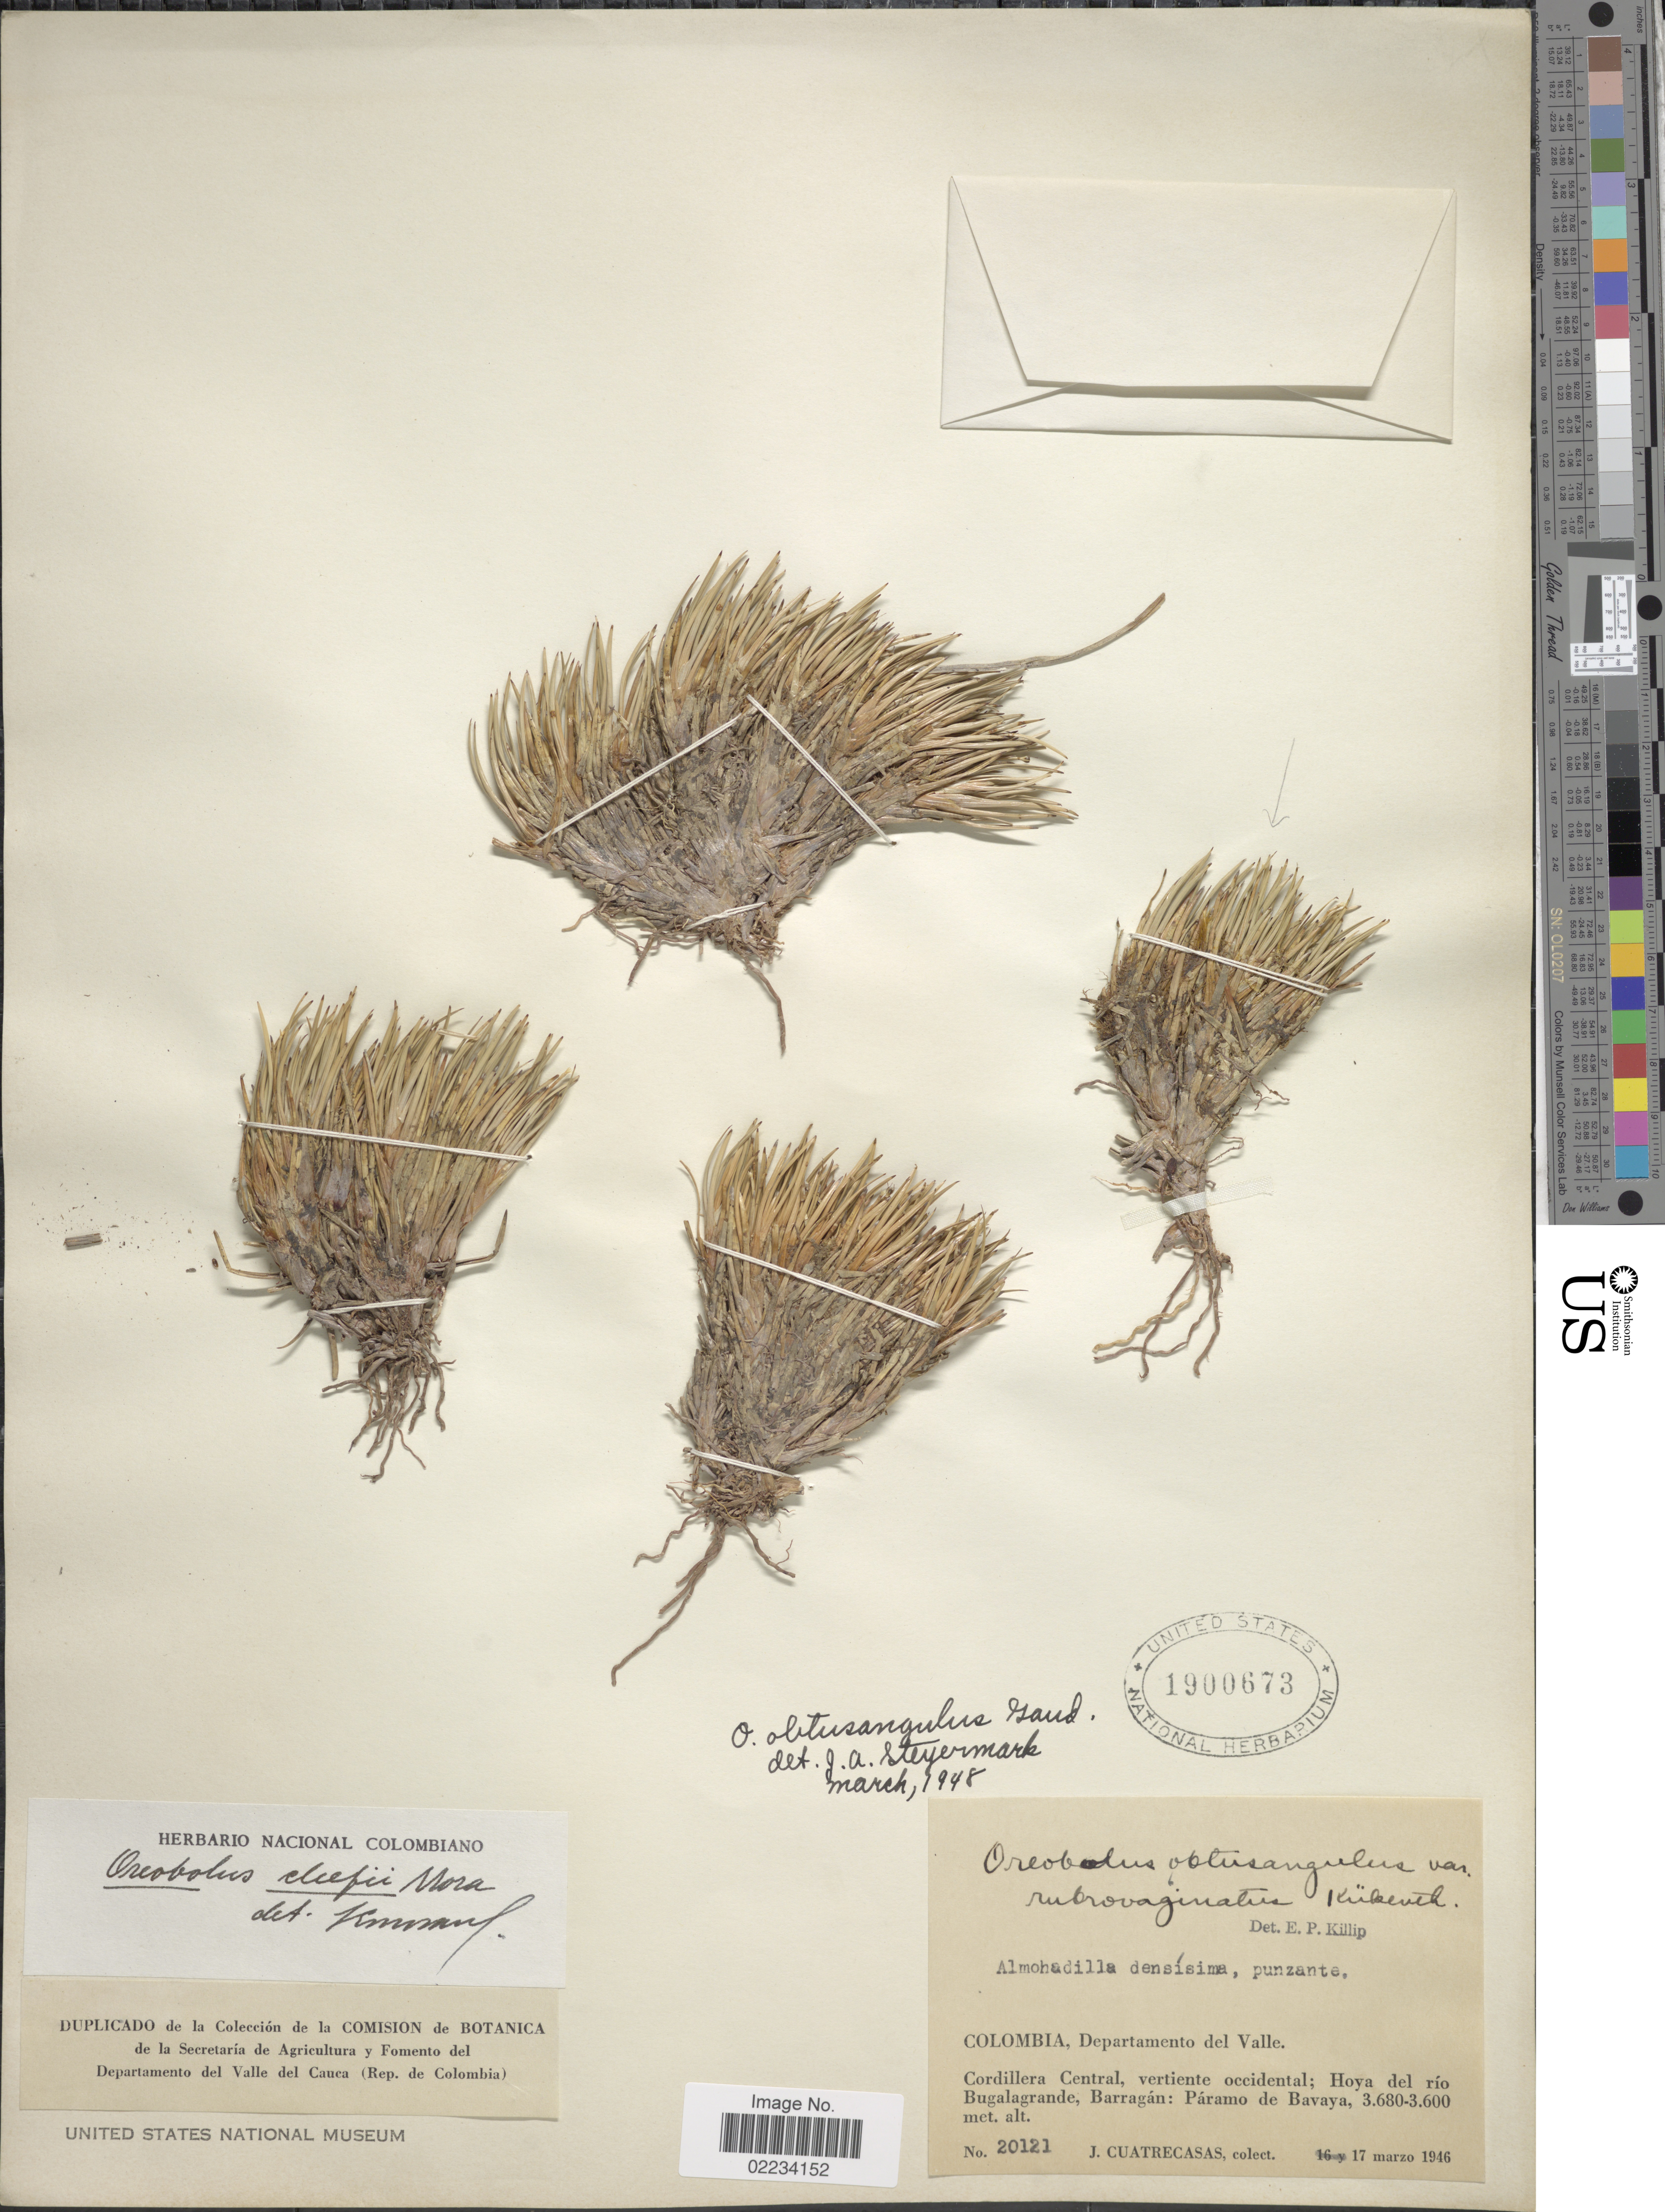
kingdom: Plantae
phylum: Tracheophyta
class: Liliopsida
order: Poales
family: Cyperaceae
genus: Oreobolus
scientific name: Oreobolus cleefii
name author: L.E. Mora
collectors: J. Cuatrecasas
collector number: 20121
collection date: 1946-03-17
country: Colombia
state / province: Valle del Cauca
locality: Departamento del Valle, Cordillera Central, vertiente occidental; Hoya del río Bugalagrande, Barragán: Páramo de Bavaya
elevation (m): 3600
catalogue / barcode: US 1900673